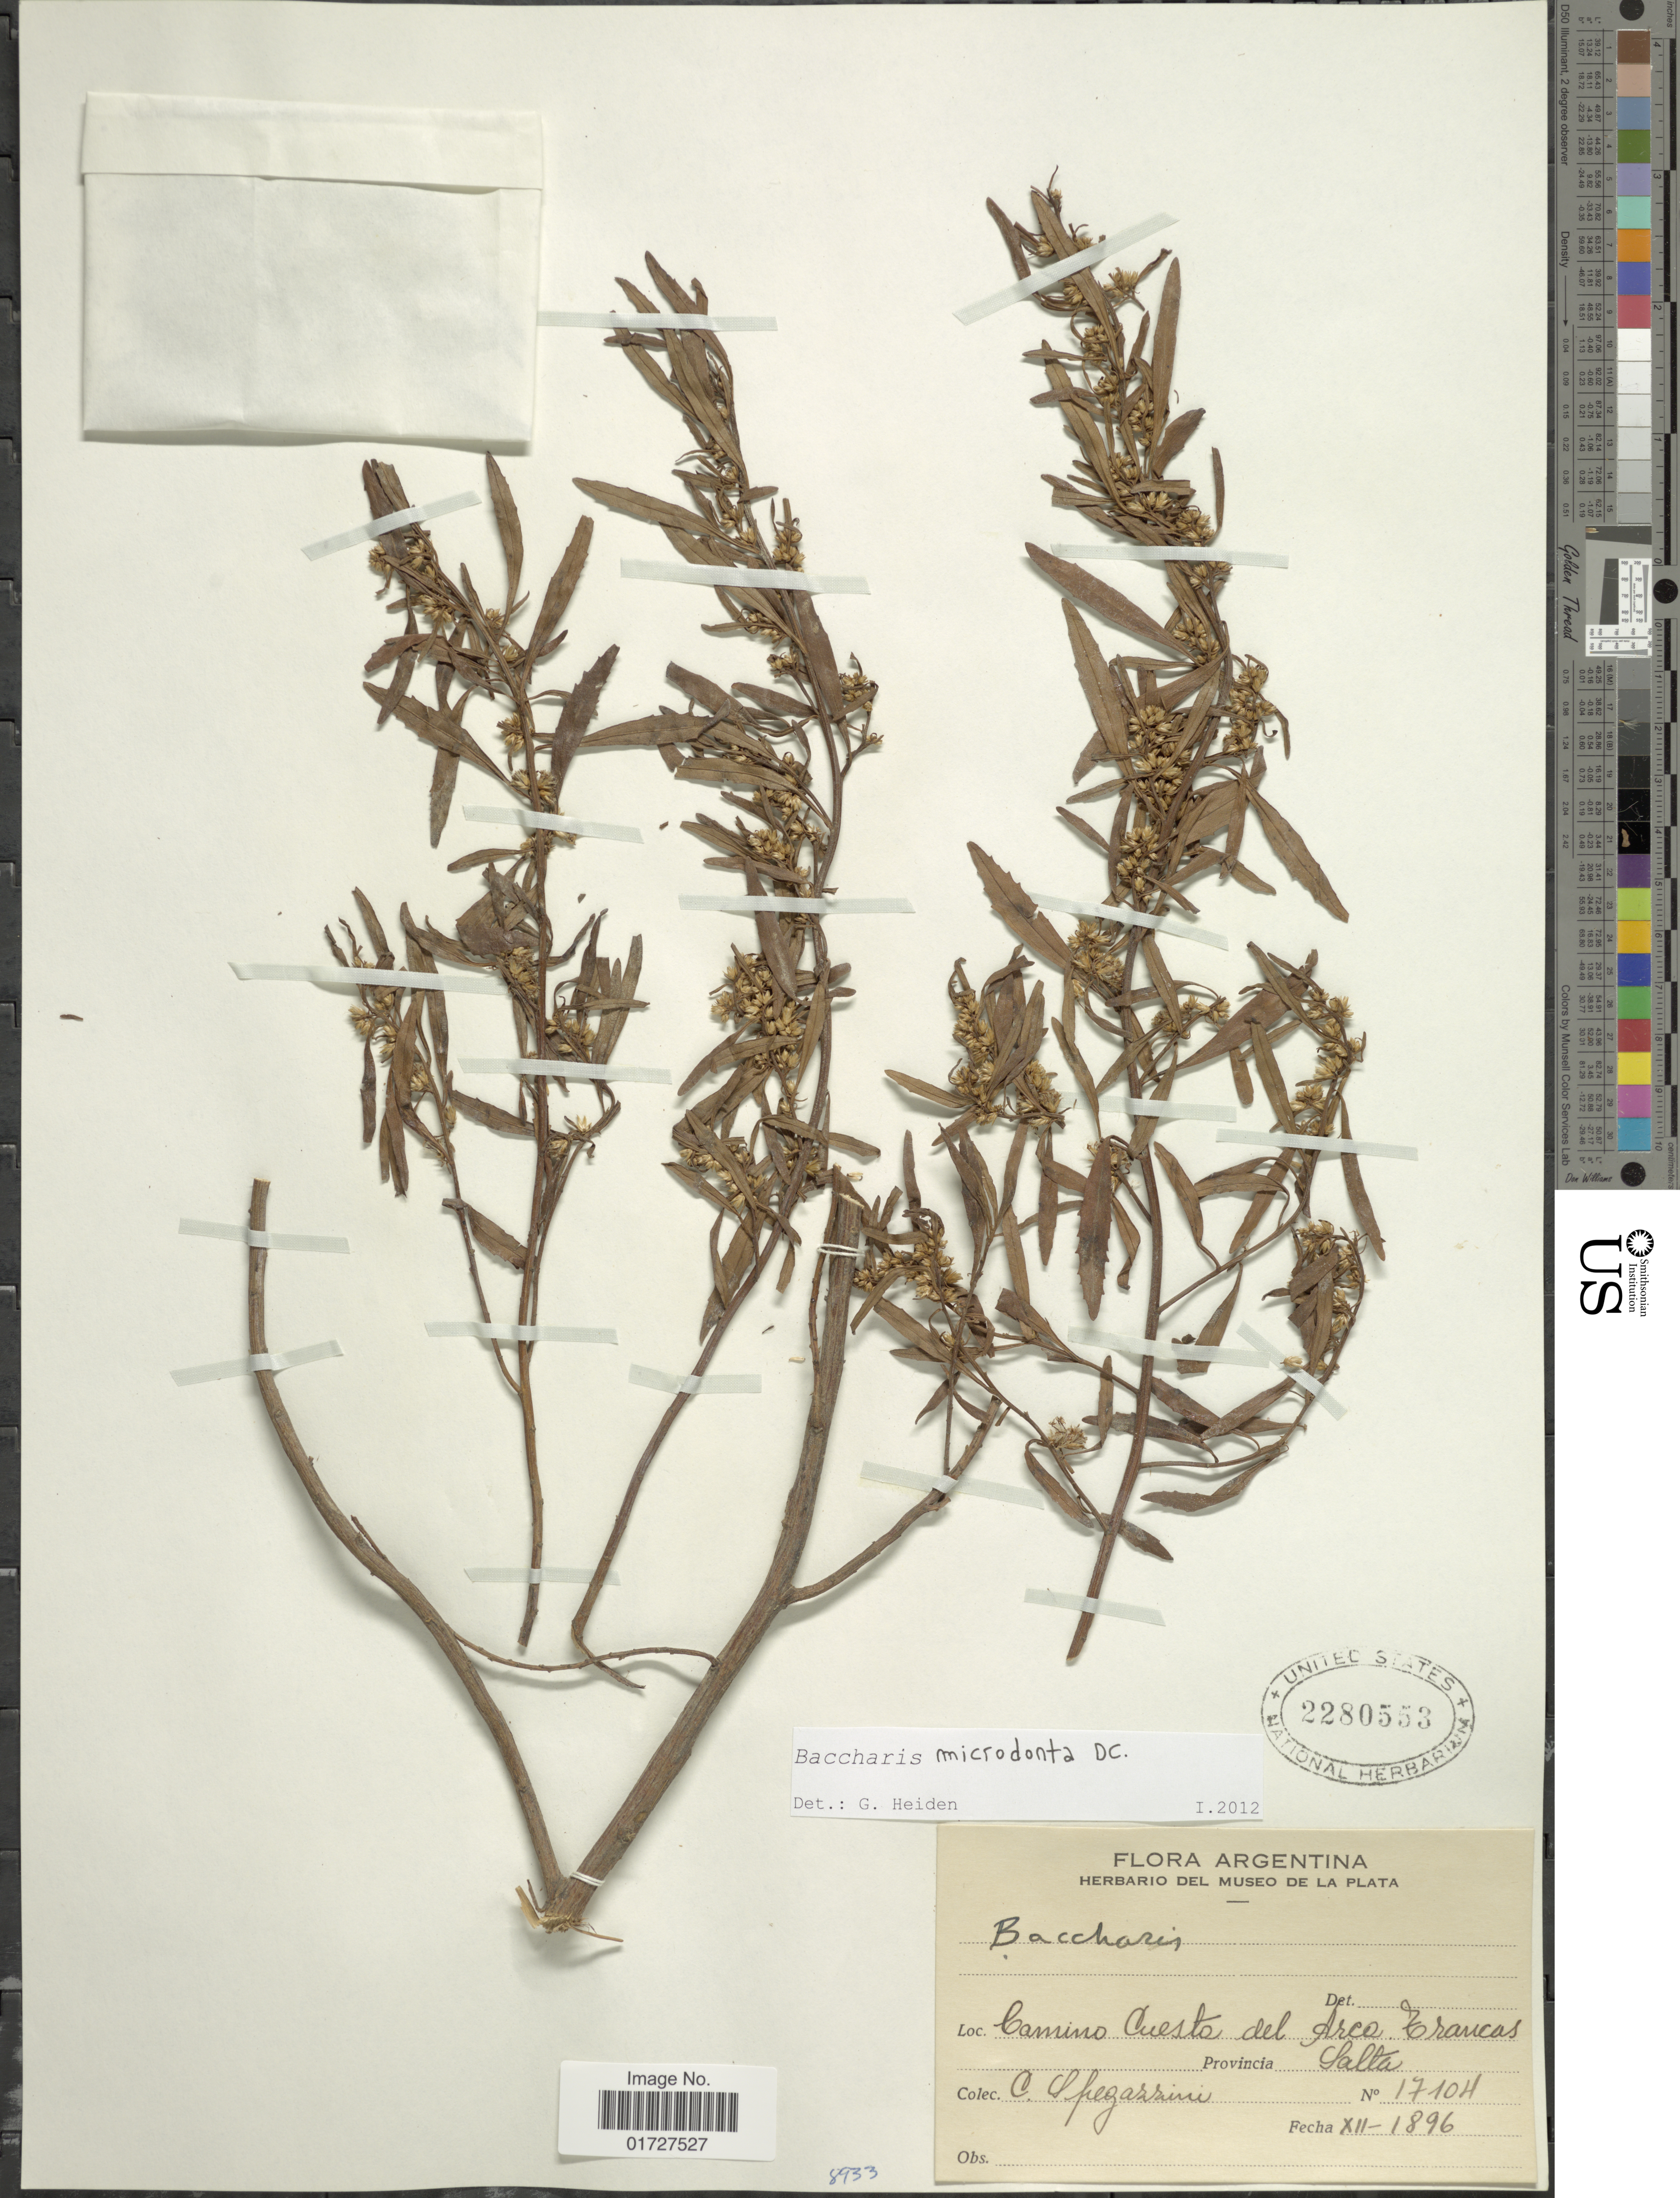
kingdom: Plantae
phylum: Tracheophyta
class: Magnoliopsida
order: Asterales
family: Asteraceae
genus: Baccharis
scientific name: Baccharis microdonta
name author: DC.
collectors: C. L. Spegazzini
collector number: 17104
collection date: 1896-12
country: Argentina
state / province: Salta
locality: Camino Cuesta del Arco Craucas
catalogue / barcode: US 2280553